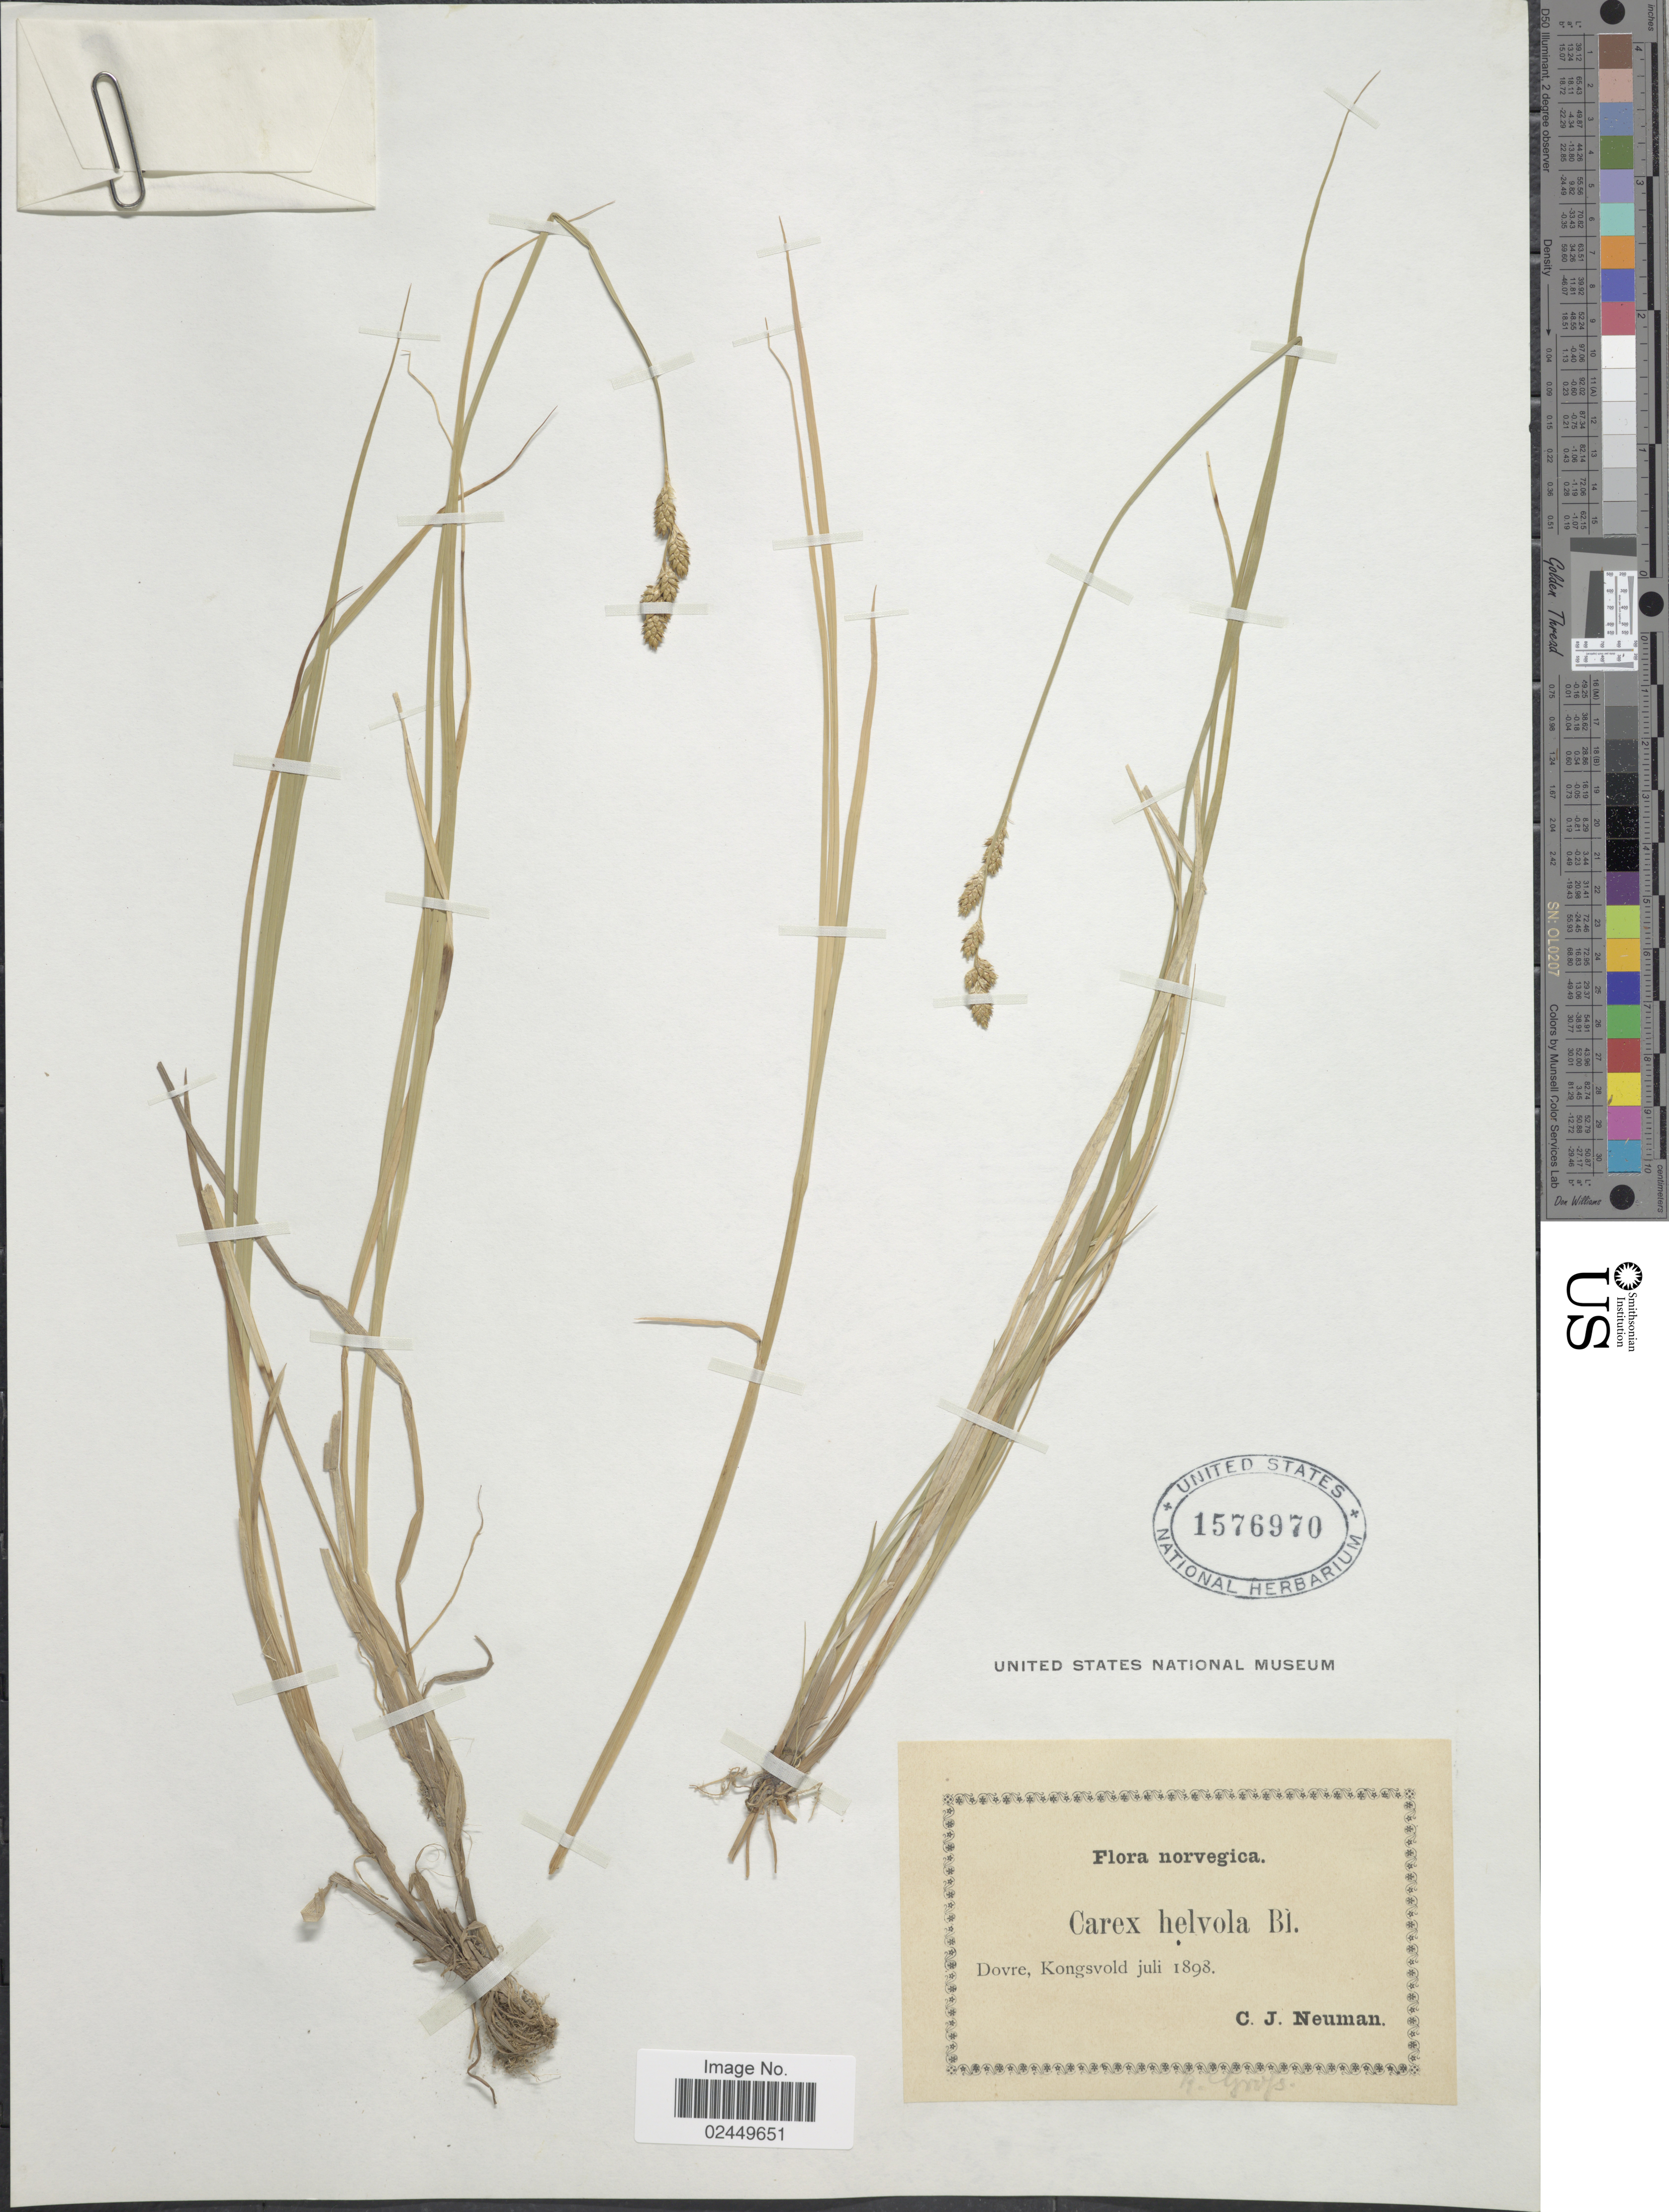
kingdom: Plantae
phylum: Tracheophyta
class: Liliopsida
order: Poales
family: Cyperaceae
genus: Carex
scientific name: Carex x helvola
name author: Blytt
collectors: C. Neuman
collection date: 1898-07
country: Norway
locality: Norvegica. Dovre, Kongsvold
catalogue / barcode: US 1576970